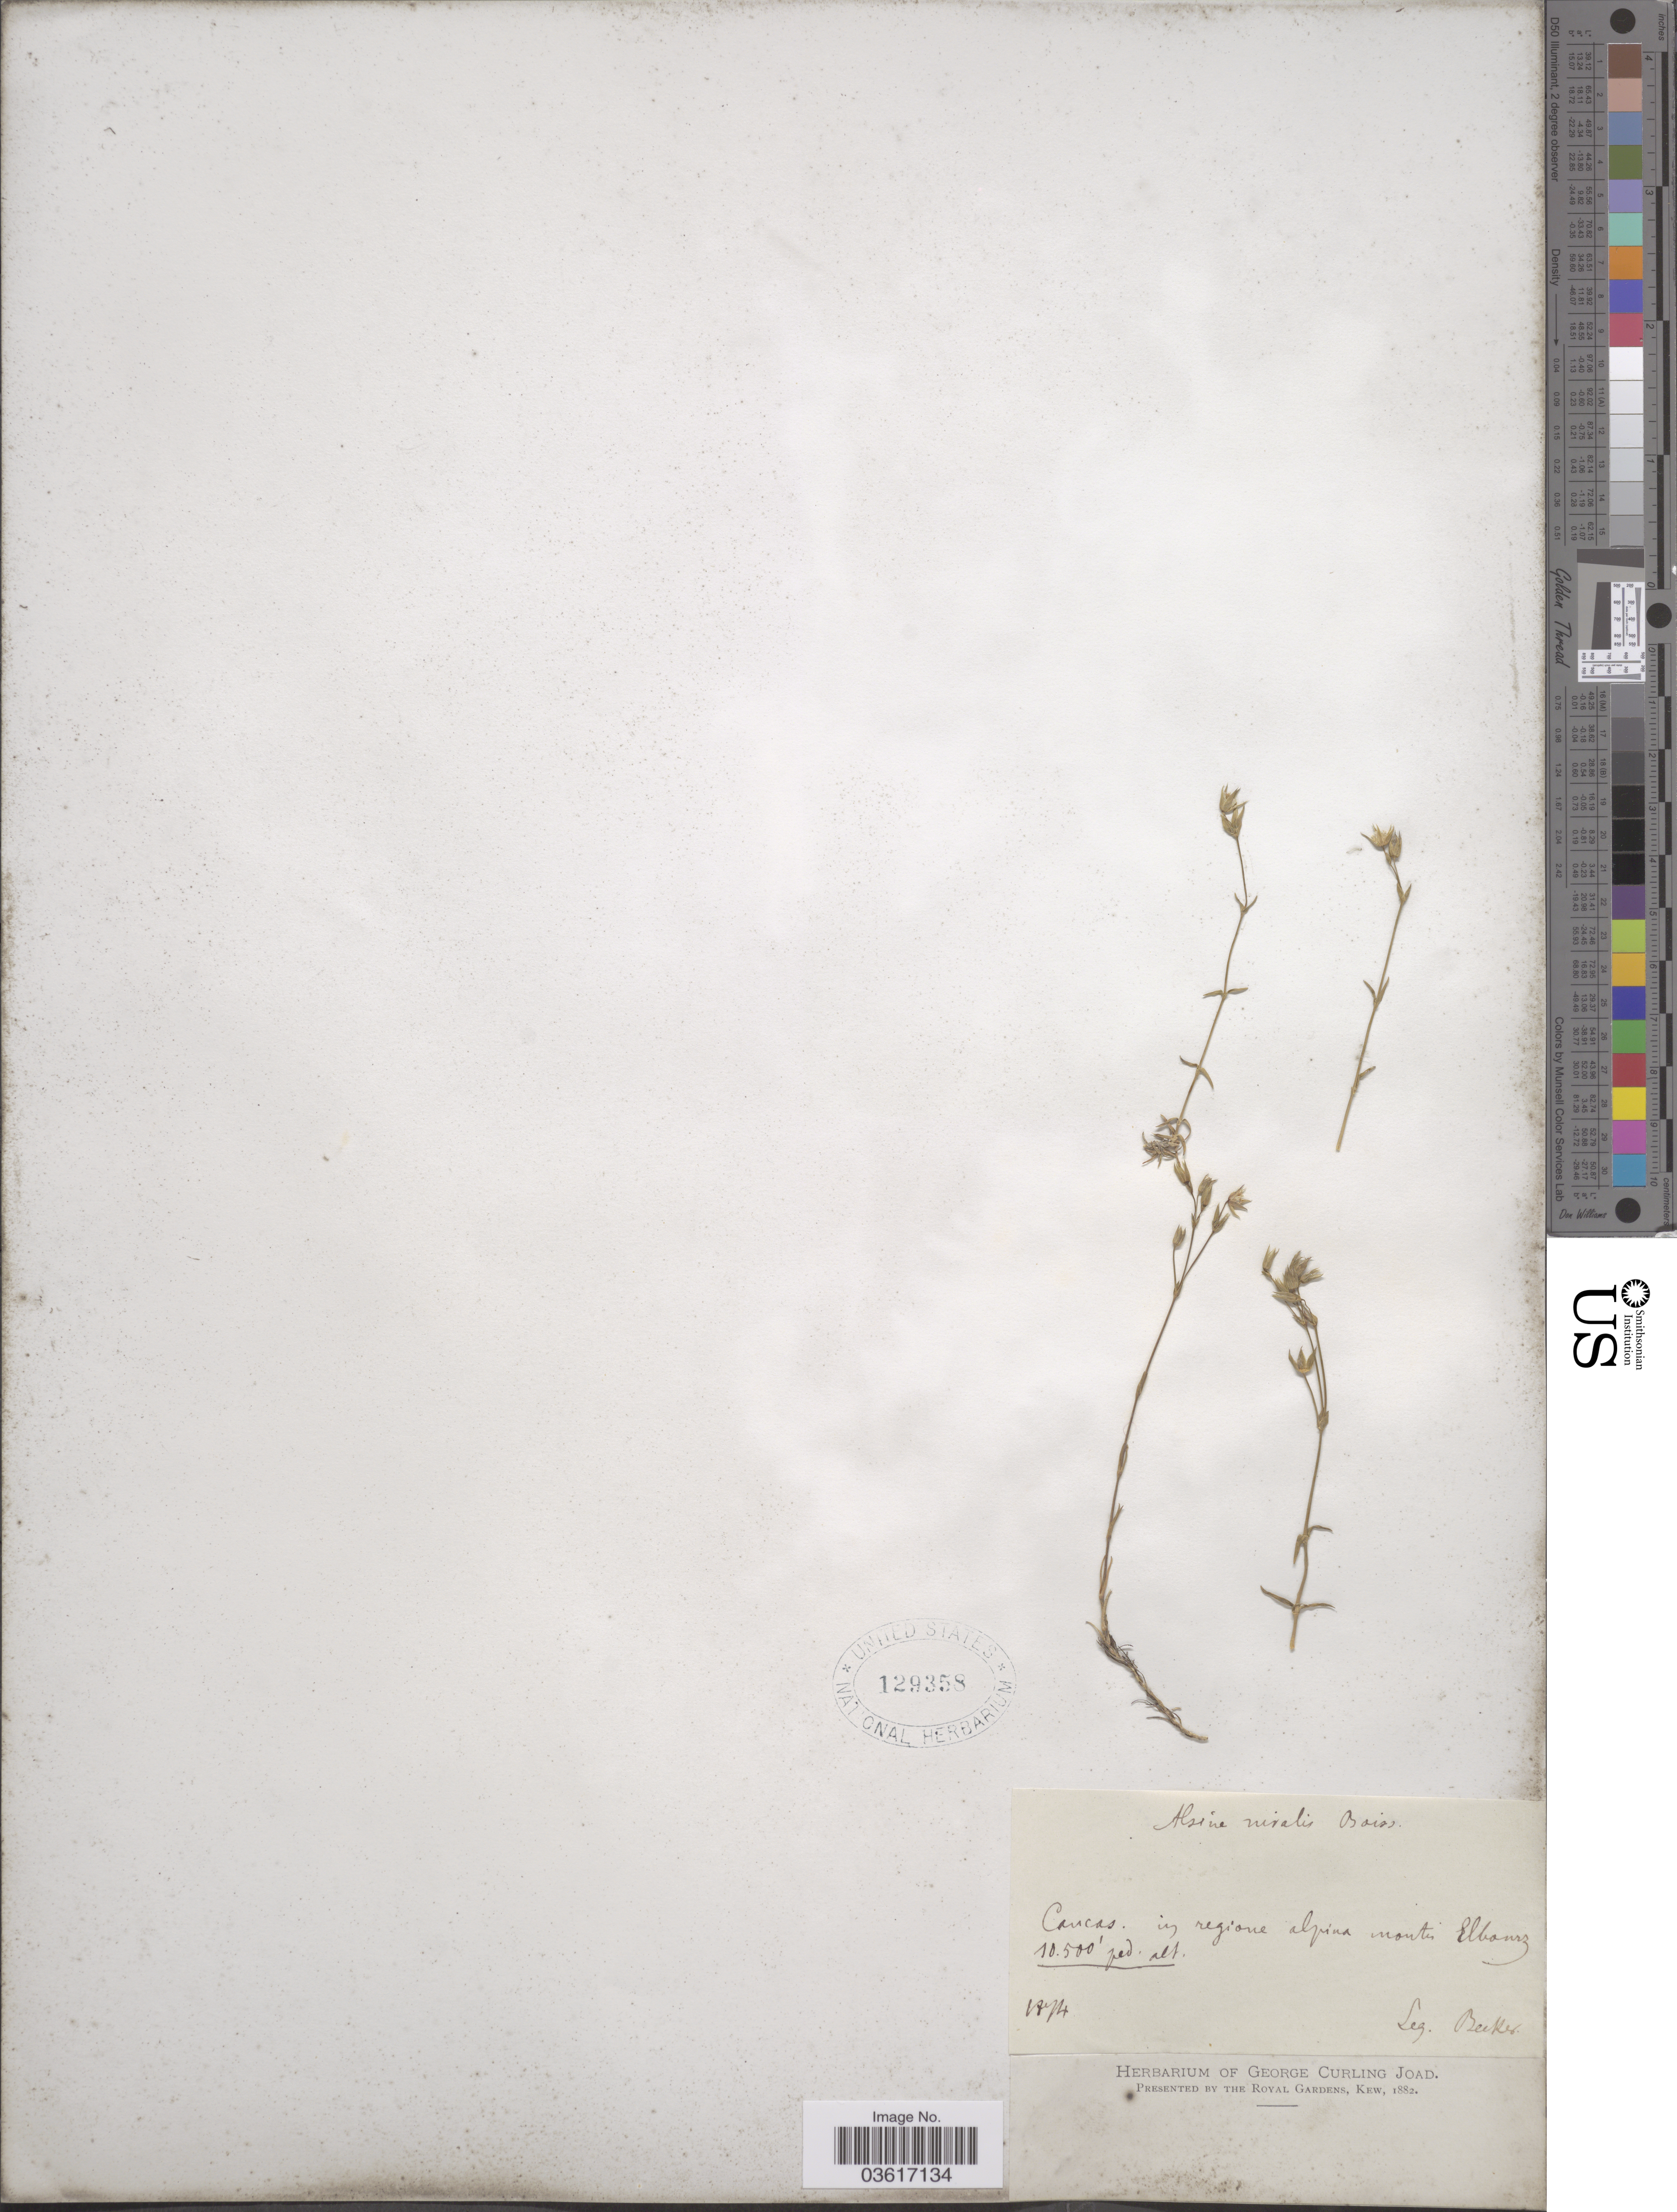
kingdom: Plantae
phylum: Tracheophyta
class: Magnoliopsida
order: Caryophyllales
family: Caryophyllaceae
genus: Minuartia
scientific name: Minuartia verna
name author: (L.) Hiern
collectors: -. Becker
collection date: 1874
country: Iran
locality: Caucas. in regione alpina montis Elbourz.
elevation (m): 3200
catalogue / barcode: US 129358